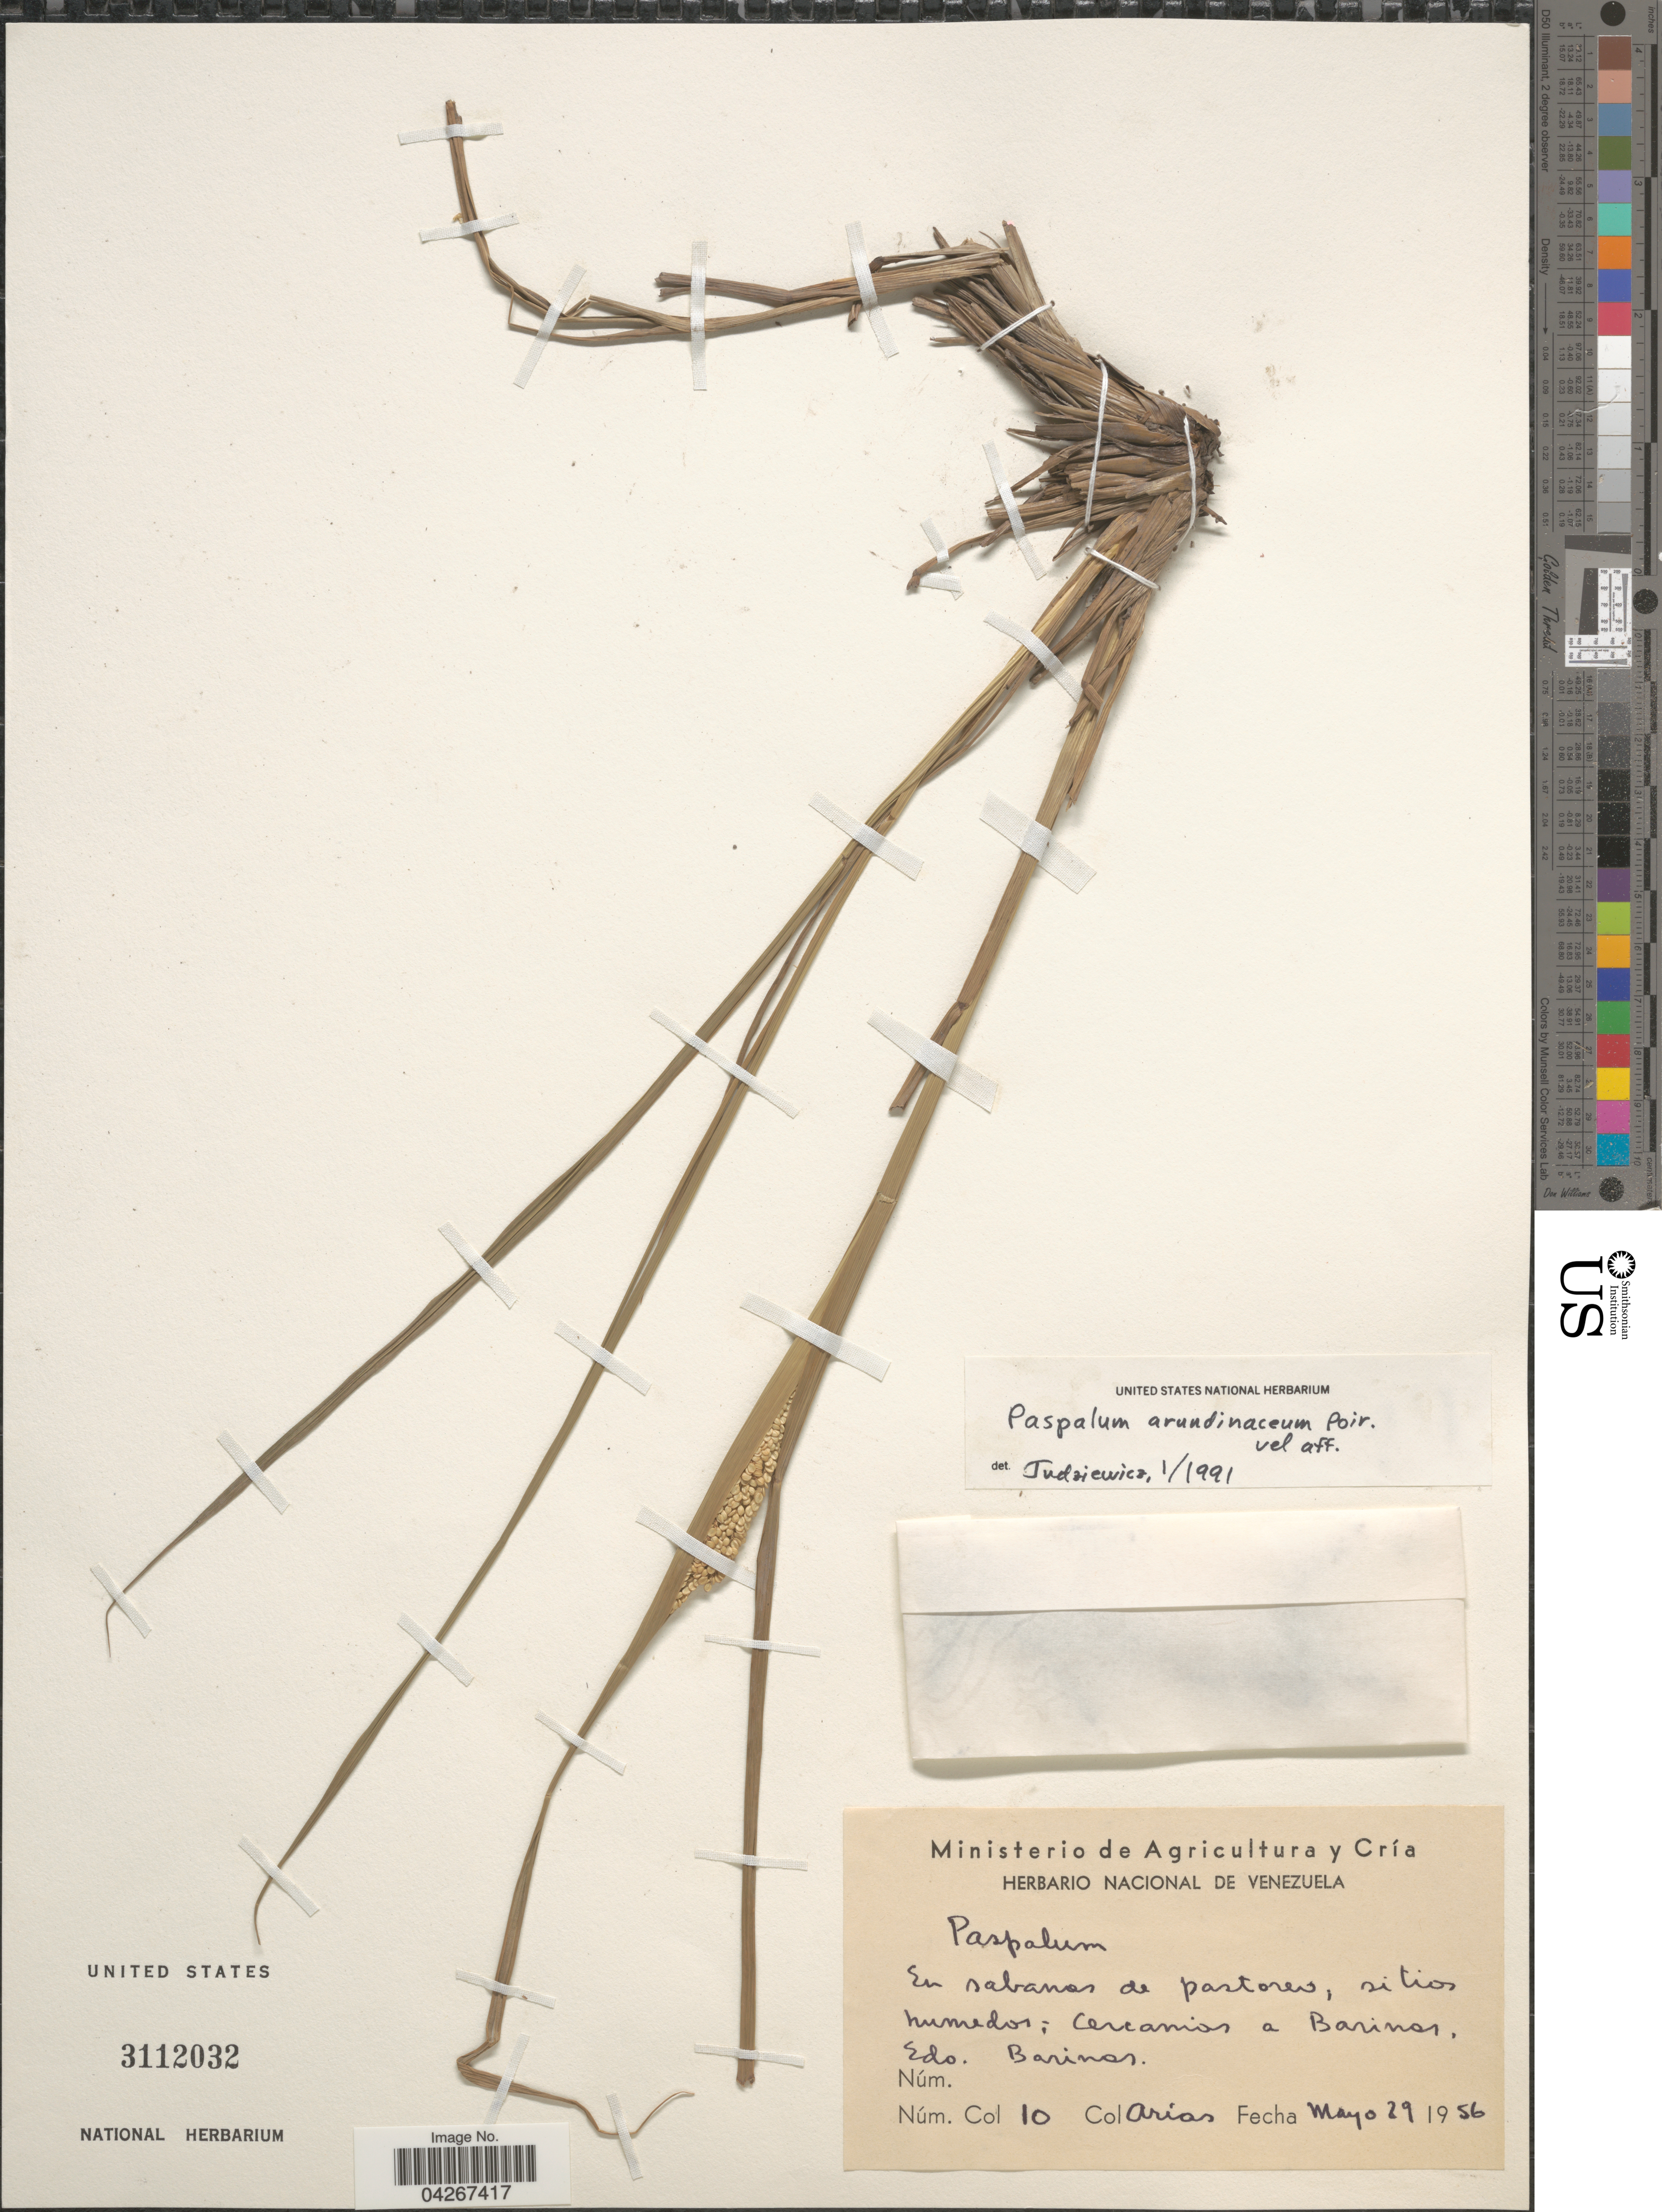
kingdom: Plantae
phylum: Tracheophyta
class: Liliopsida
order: Poales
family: Poaceae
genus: Paspalum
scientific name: Paspalum arundinaceum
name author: Poir.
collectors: Arias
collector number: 10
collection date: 1956-05-29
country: Venezuela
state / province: Barinas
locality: En sabanas de pastoreo, sitios humedos; cercanias a Barinas. Edo. Barinas.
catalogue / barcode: US 3112032